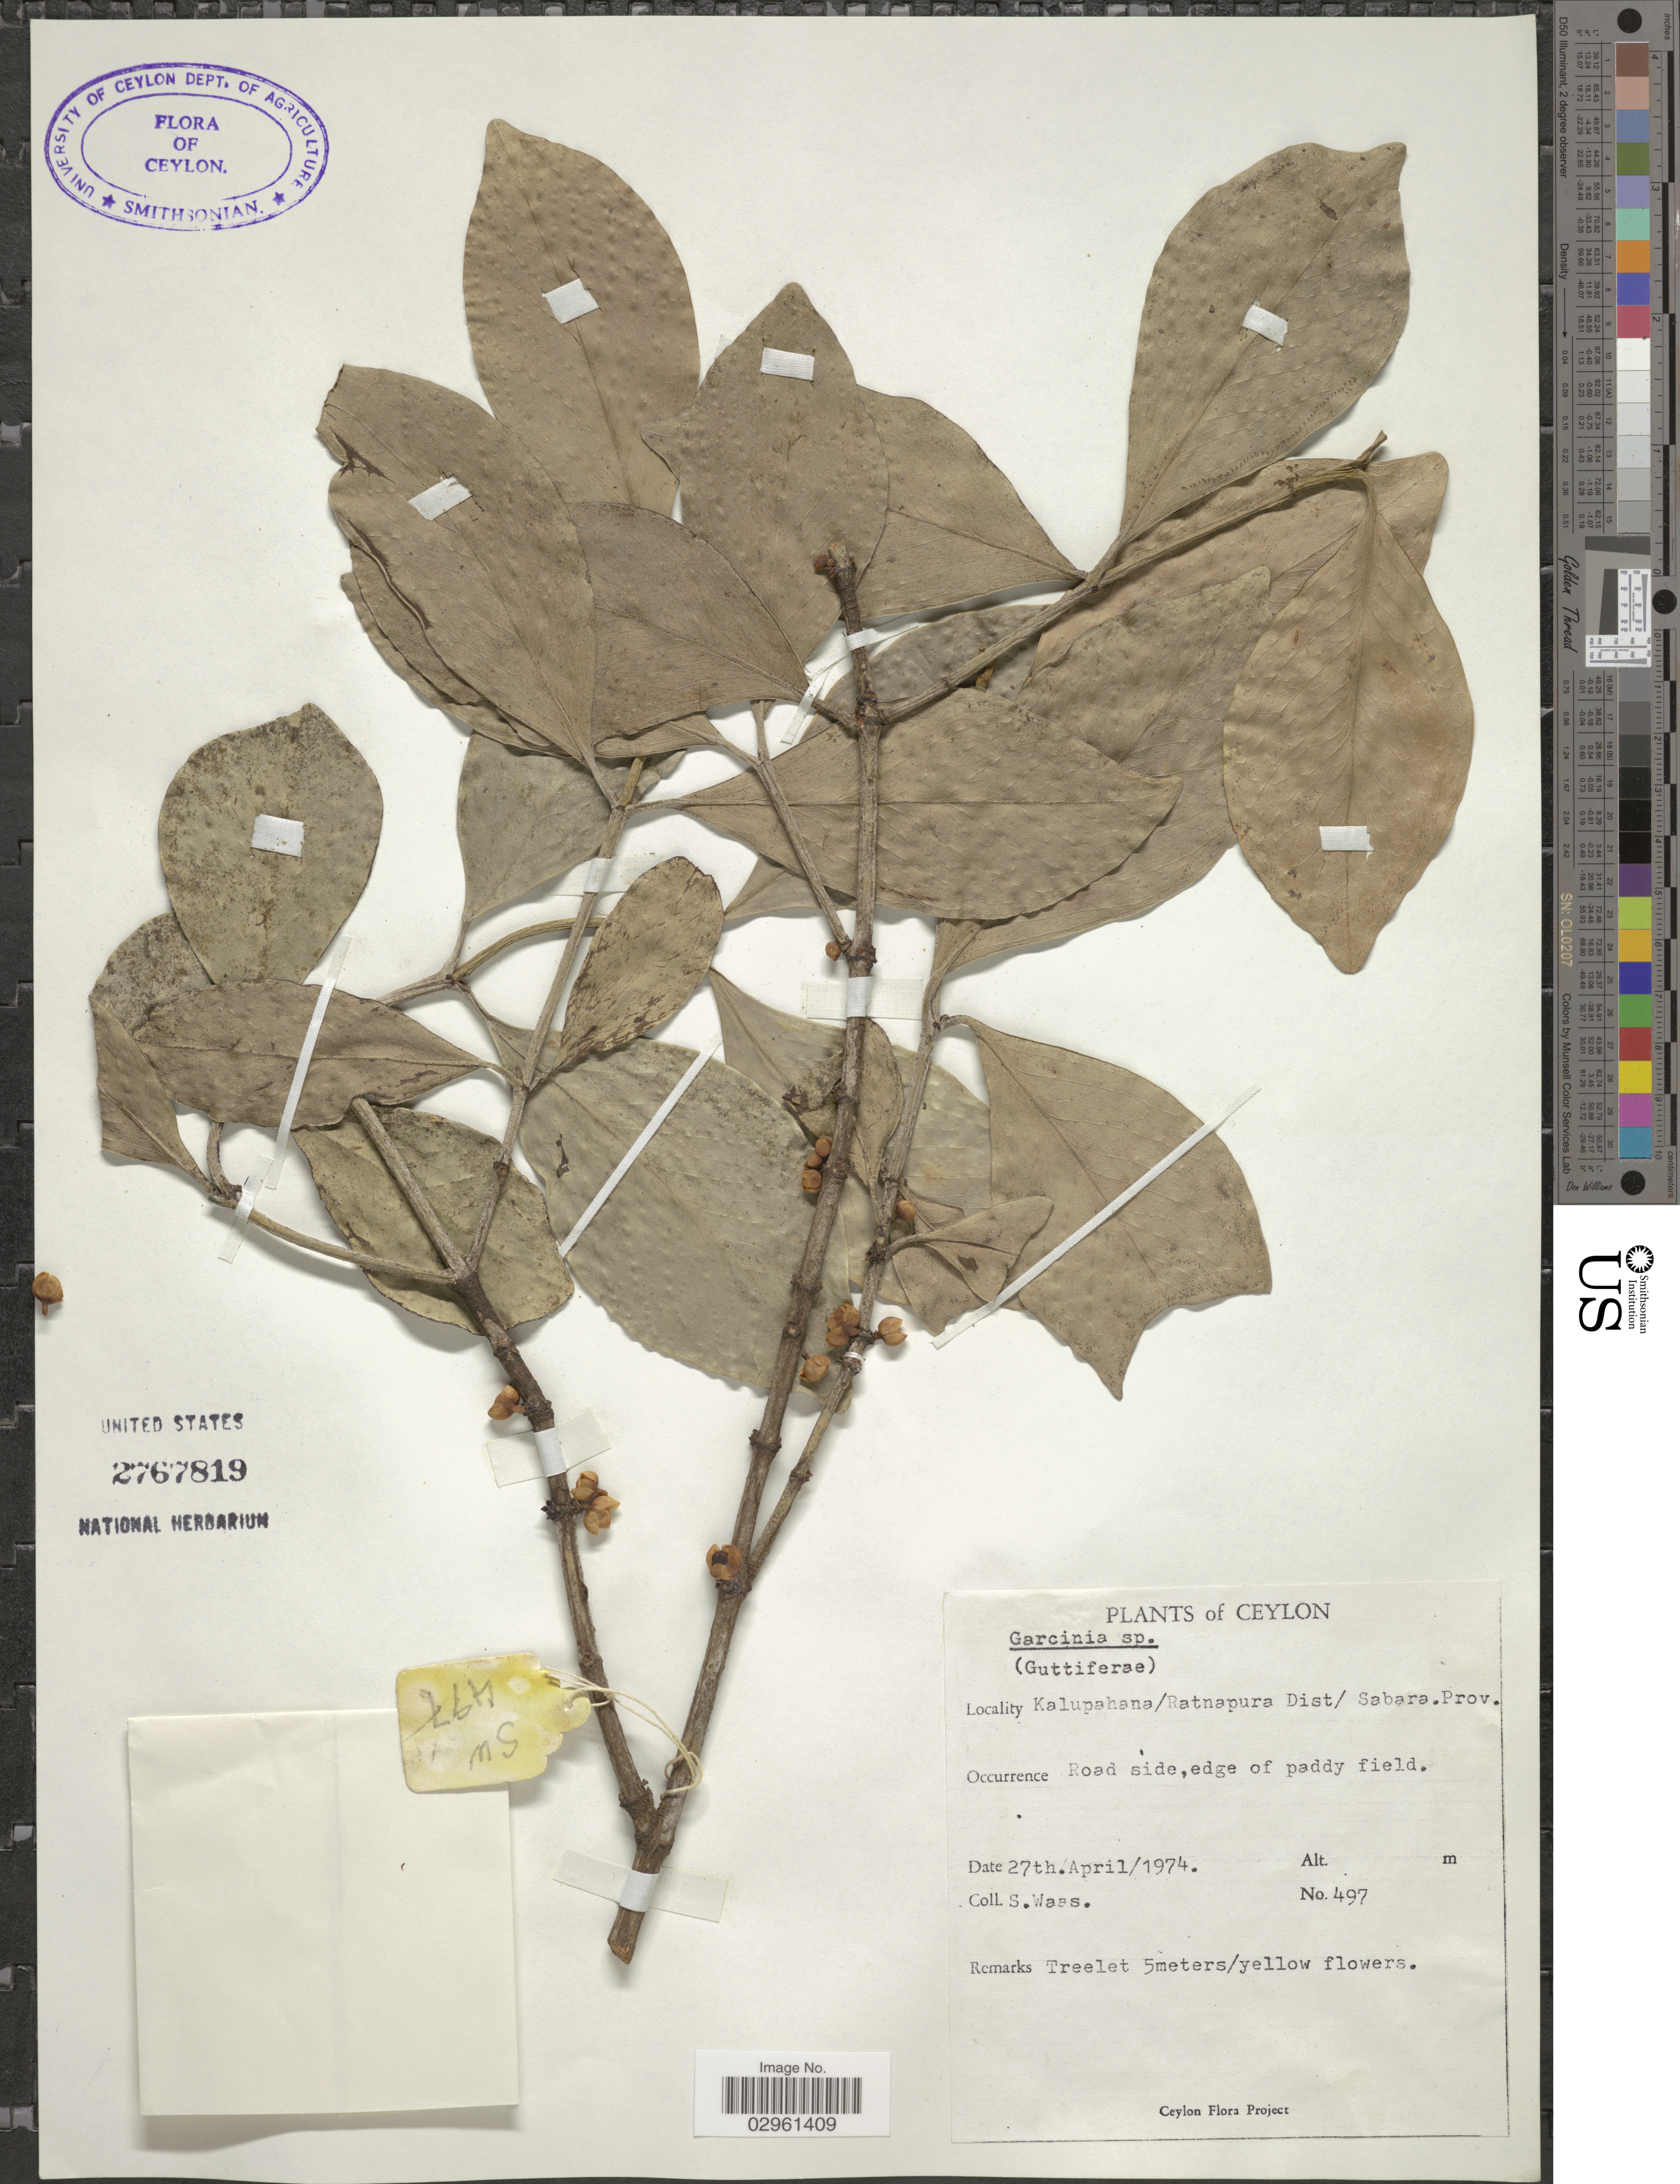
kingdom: Plantae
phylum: Tracheophyta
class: Magnoliopsida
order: Malpighiales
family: Clusiaceae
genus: Garcinia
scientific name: Garcinia sp.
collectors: S. Waas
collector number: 497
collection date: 1974-04-27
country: Sri Lanka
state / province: Sabaragamuwa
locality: Ceylon. Kalupahana/Ratnapura Dist/ Sabara. Prov.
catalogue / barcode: US 2767819